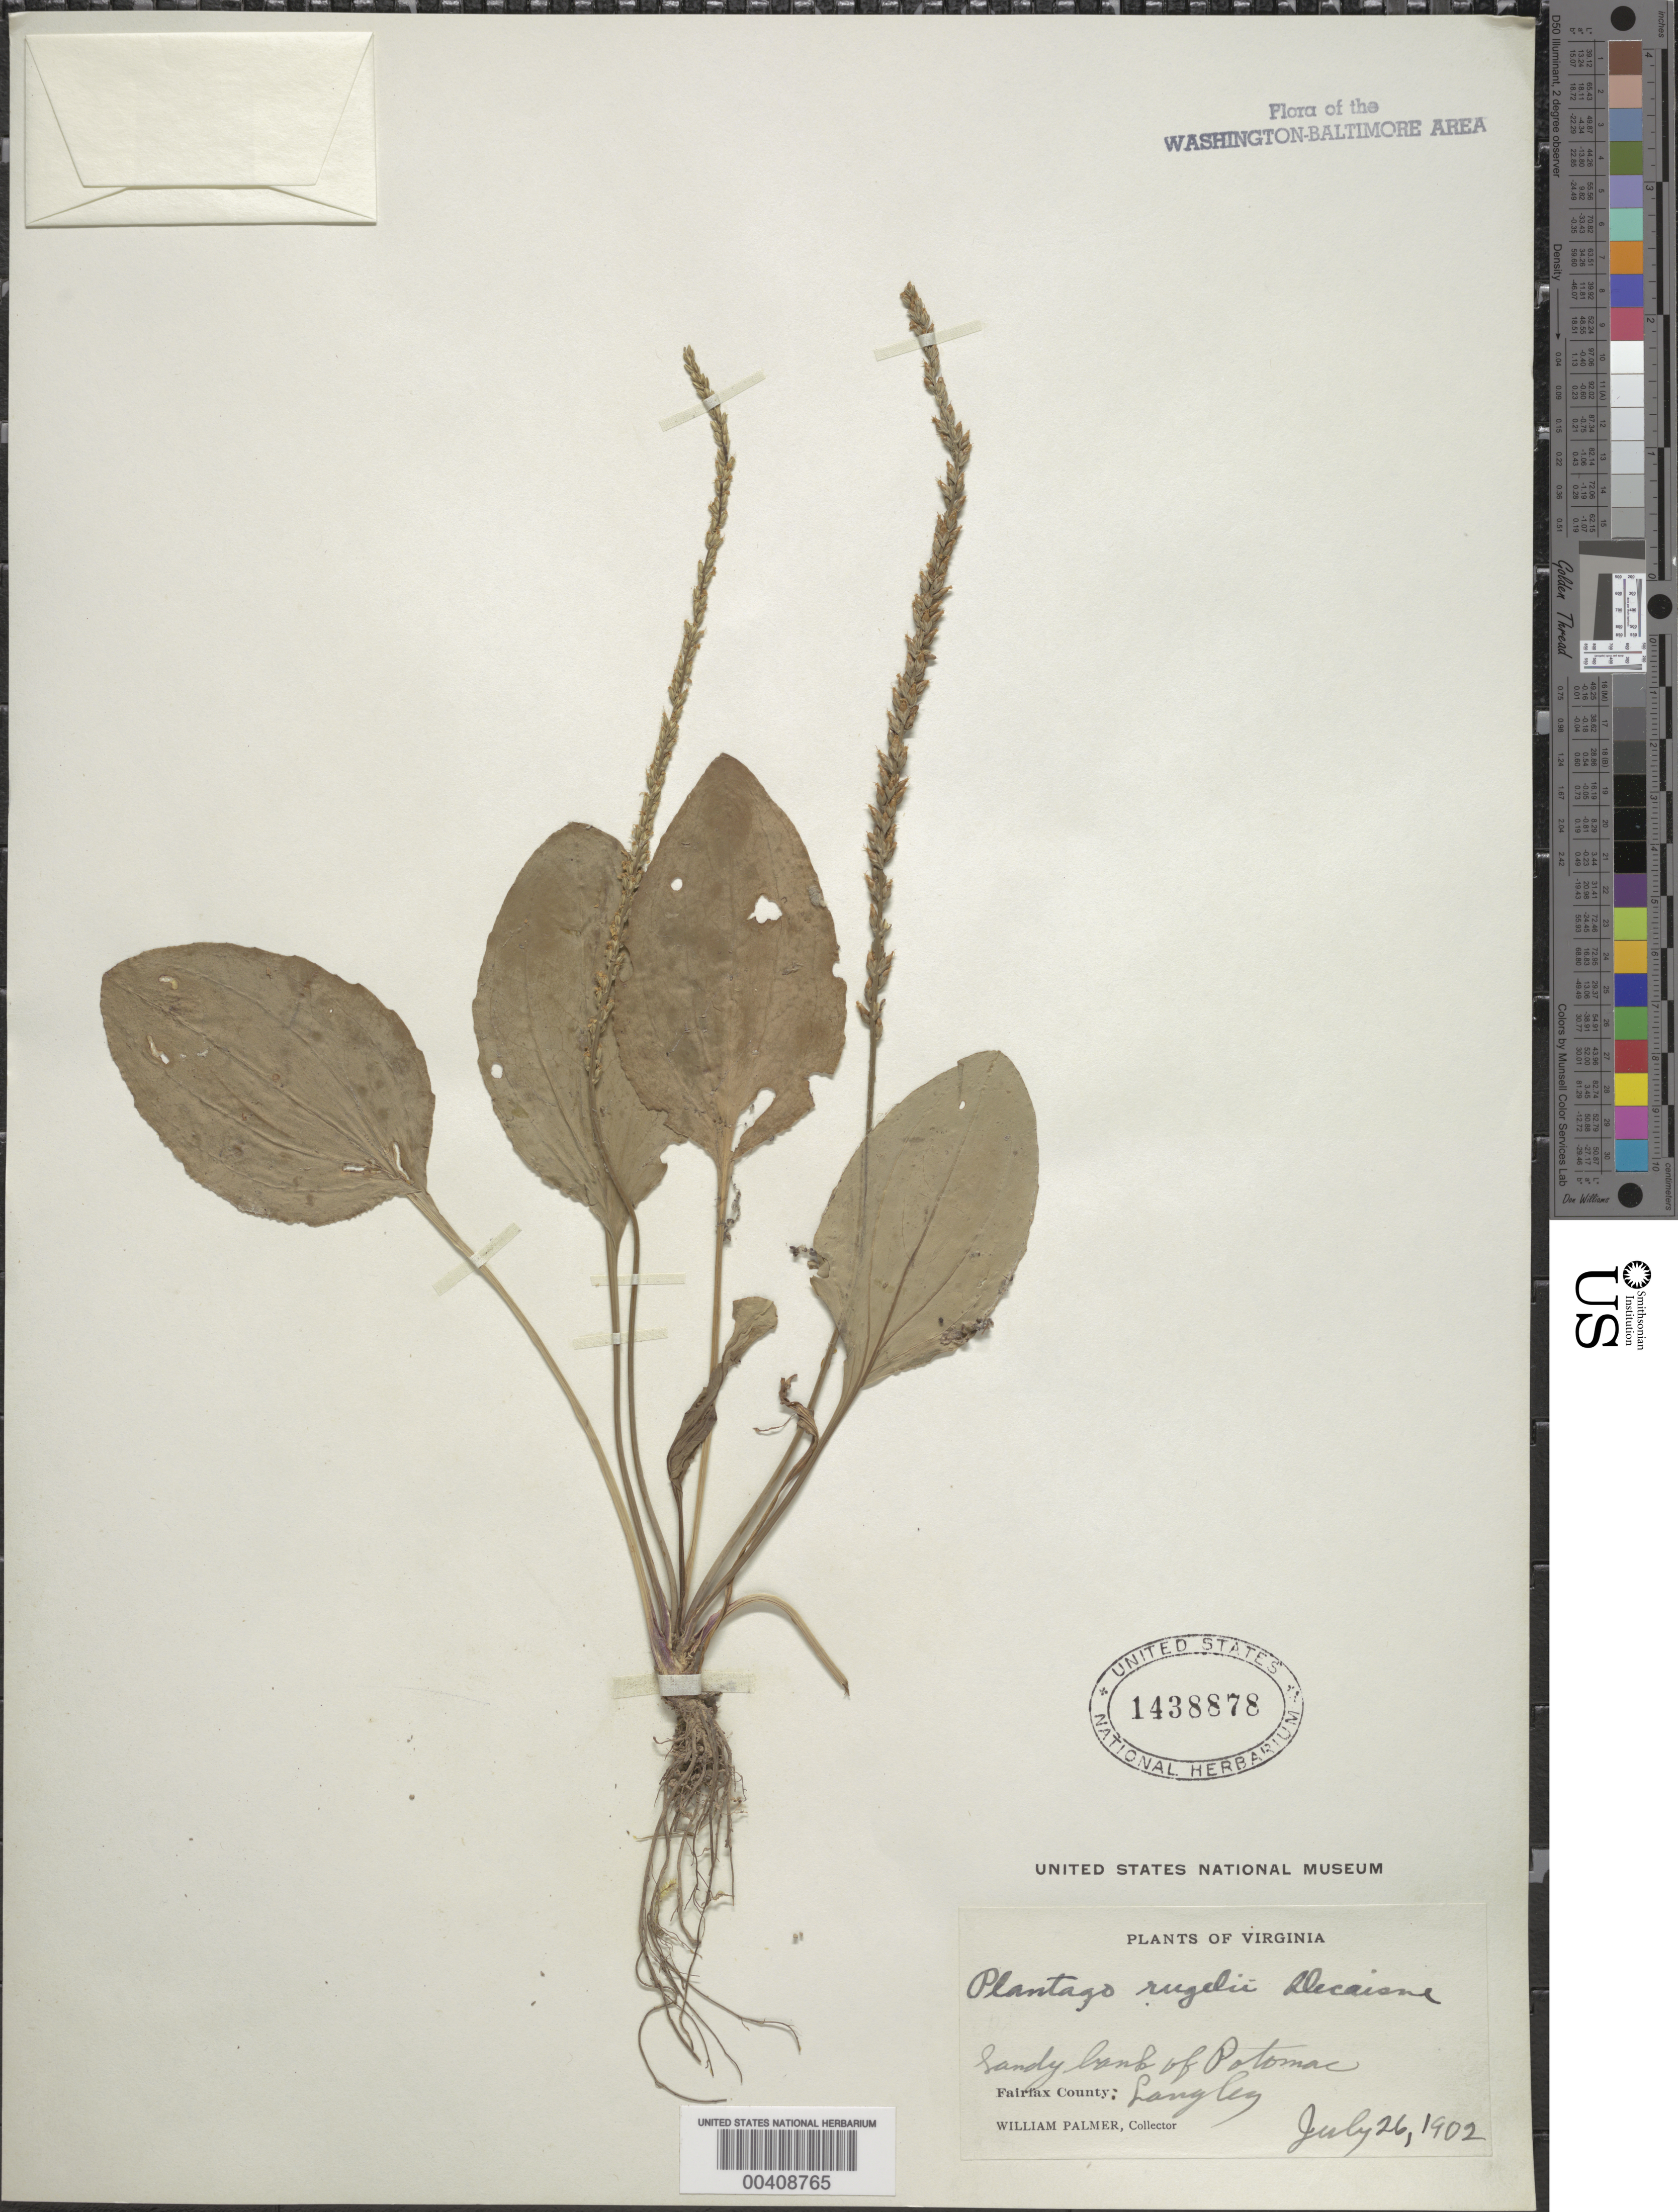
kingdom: Plantae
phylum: Tracheophyta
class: Magnoliopsida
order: Lamiales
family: Plantaginaceae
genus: Plantago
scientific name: Plantago rugelii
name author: Decne.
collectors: W. Palmer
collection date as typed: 26 Jul 1902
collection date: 1902-07-26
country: United States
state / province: Virginia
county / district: Fairfax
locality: Langley, bank of Potomac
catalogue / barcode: US 1438878